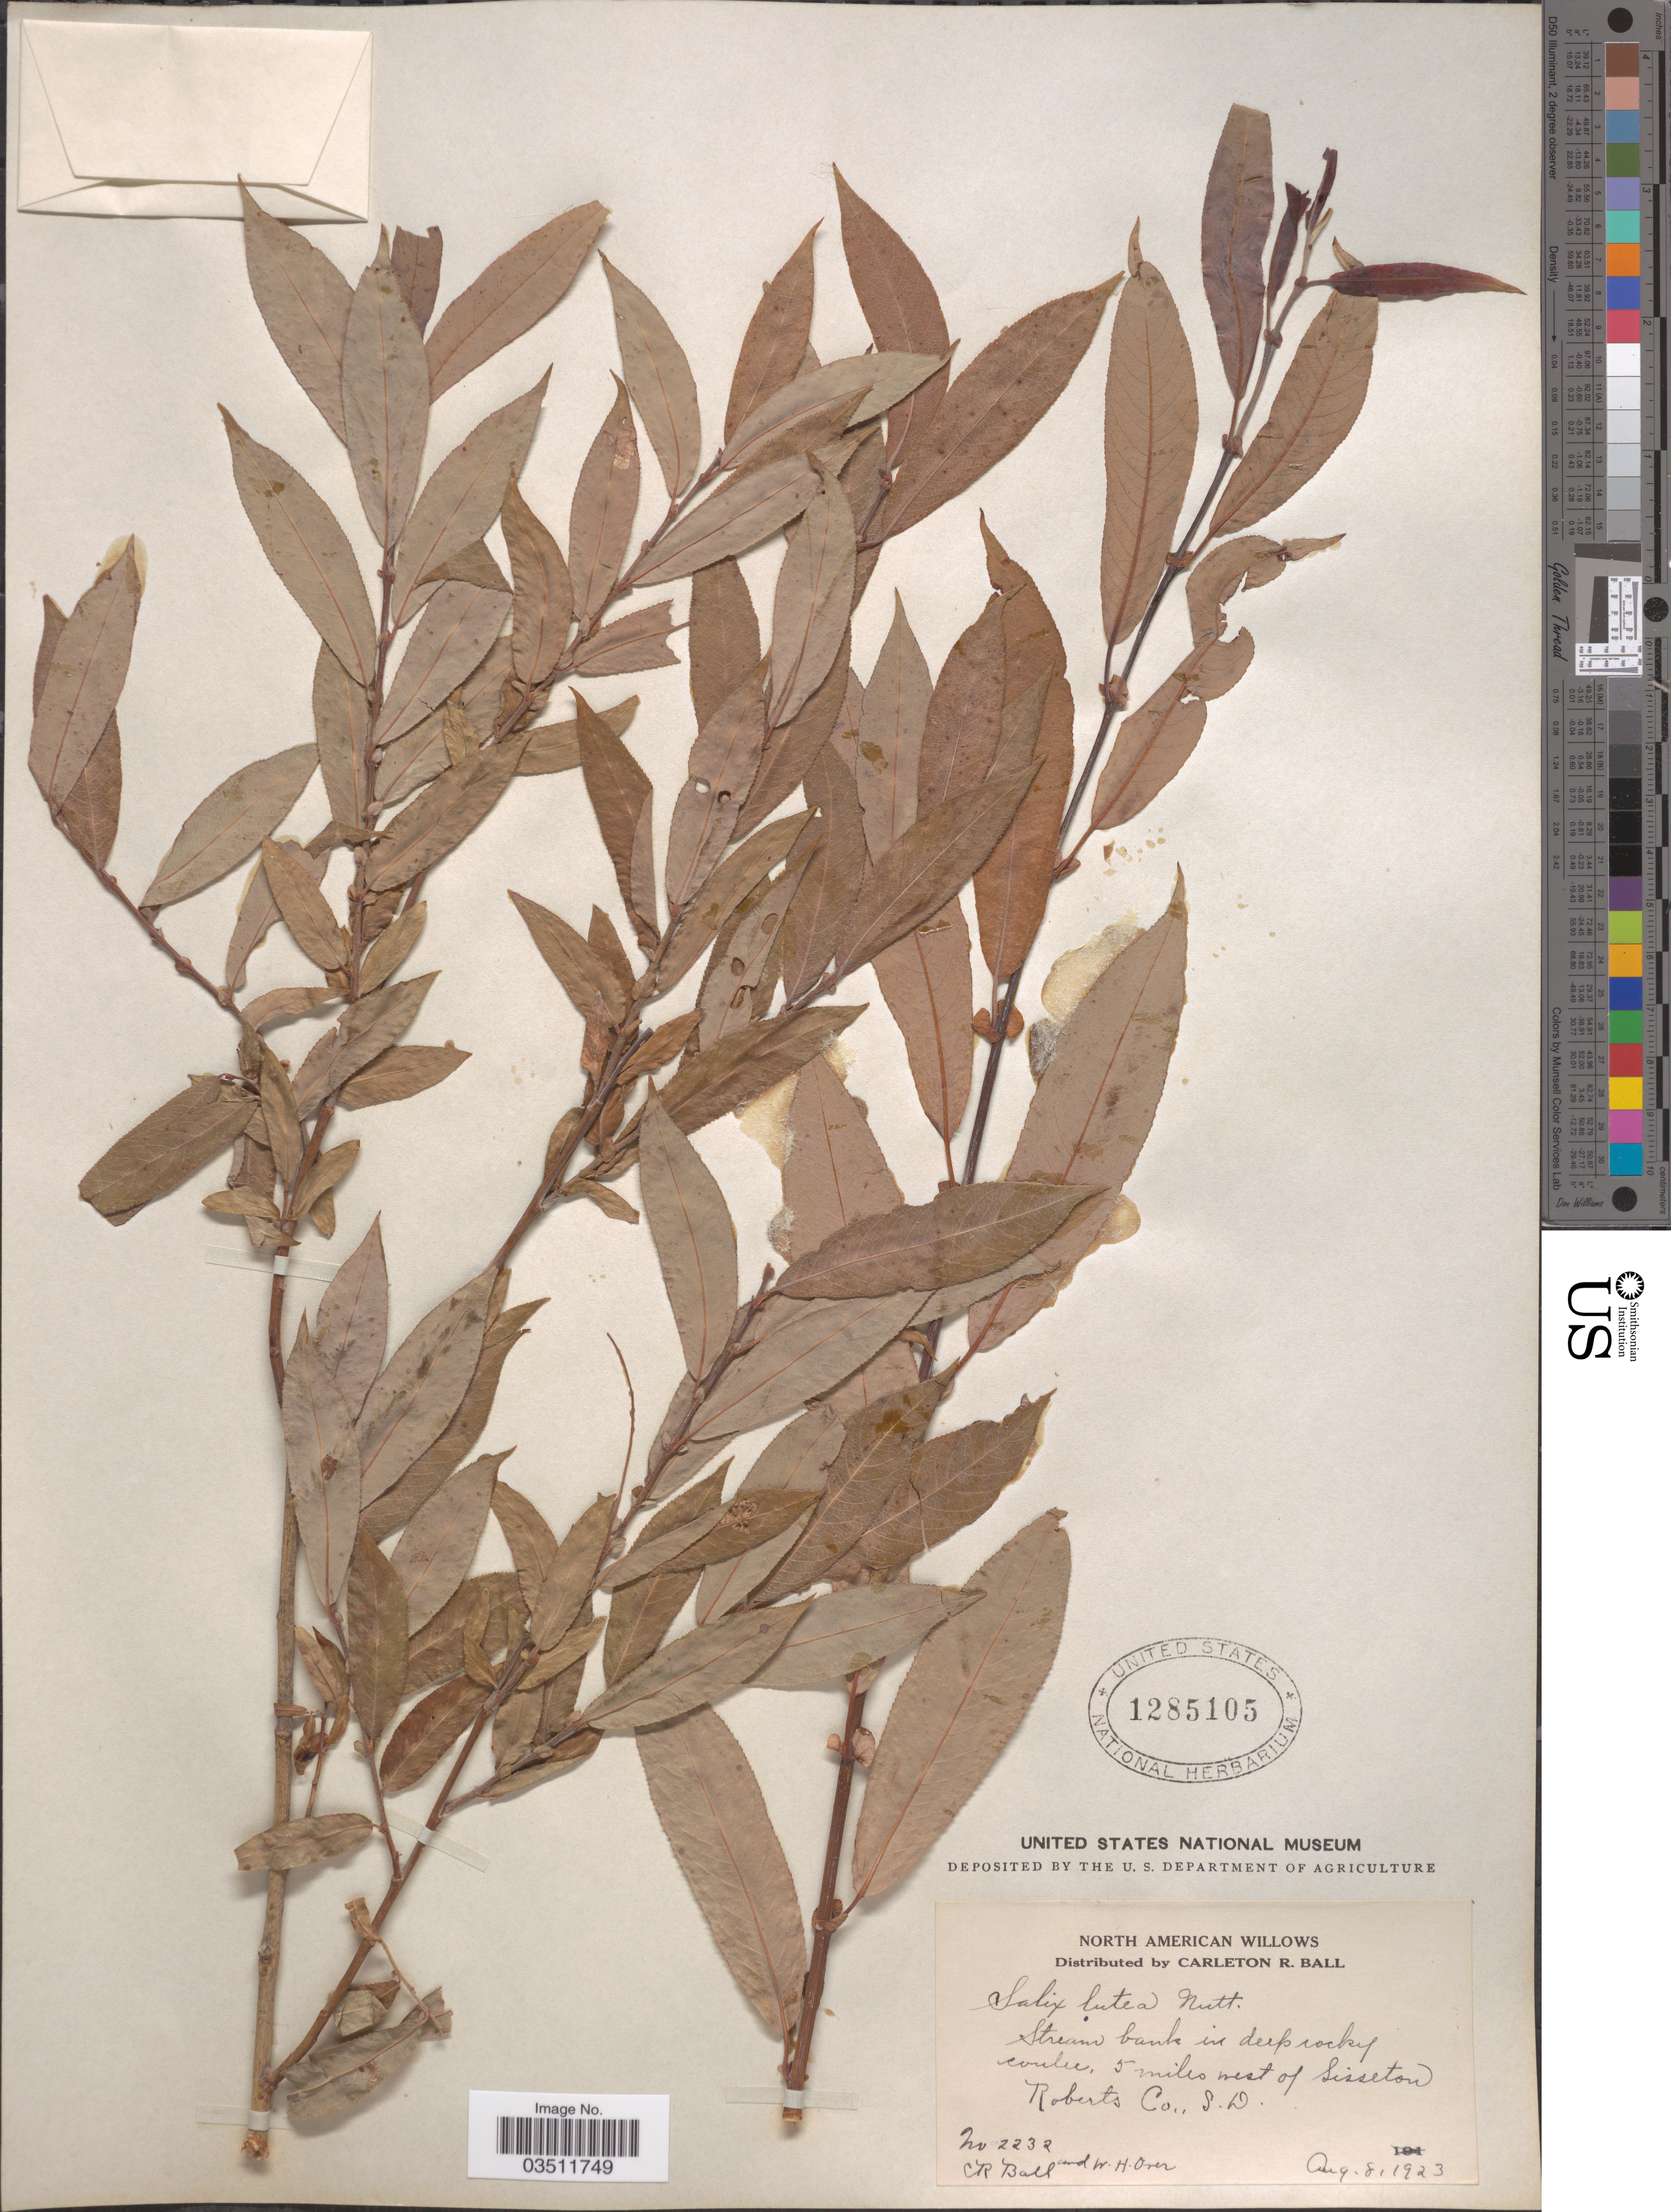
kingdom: Plantae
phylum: Tracheophyta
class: Magnoliopsida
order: Malpighiales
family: Salicaceae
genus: Salix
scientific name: Salix lutea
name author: Nutt.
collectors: C. R. Ball & W. Over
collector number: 2232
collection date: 1923-08-08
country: United States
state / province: South Dakota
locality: Stream bank in deep rocky coulee, 5 miles west of Sisseton. Roberts Co.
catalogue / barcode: US 1285105